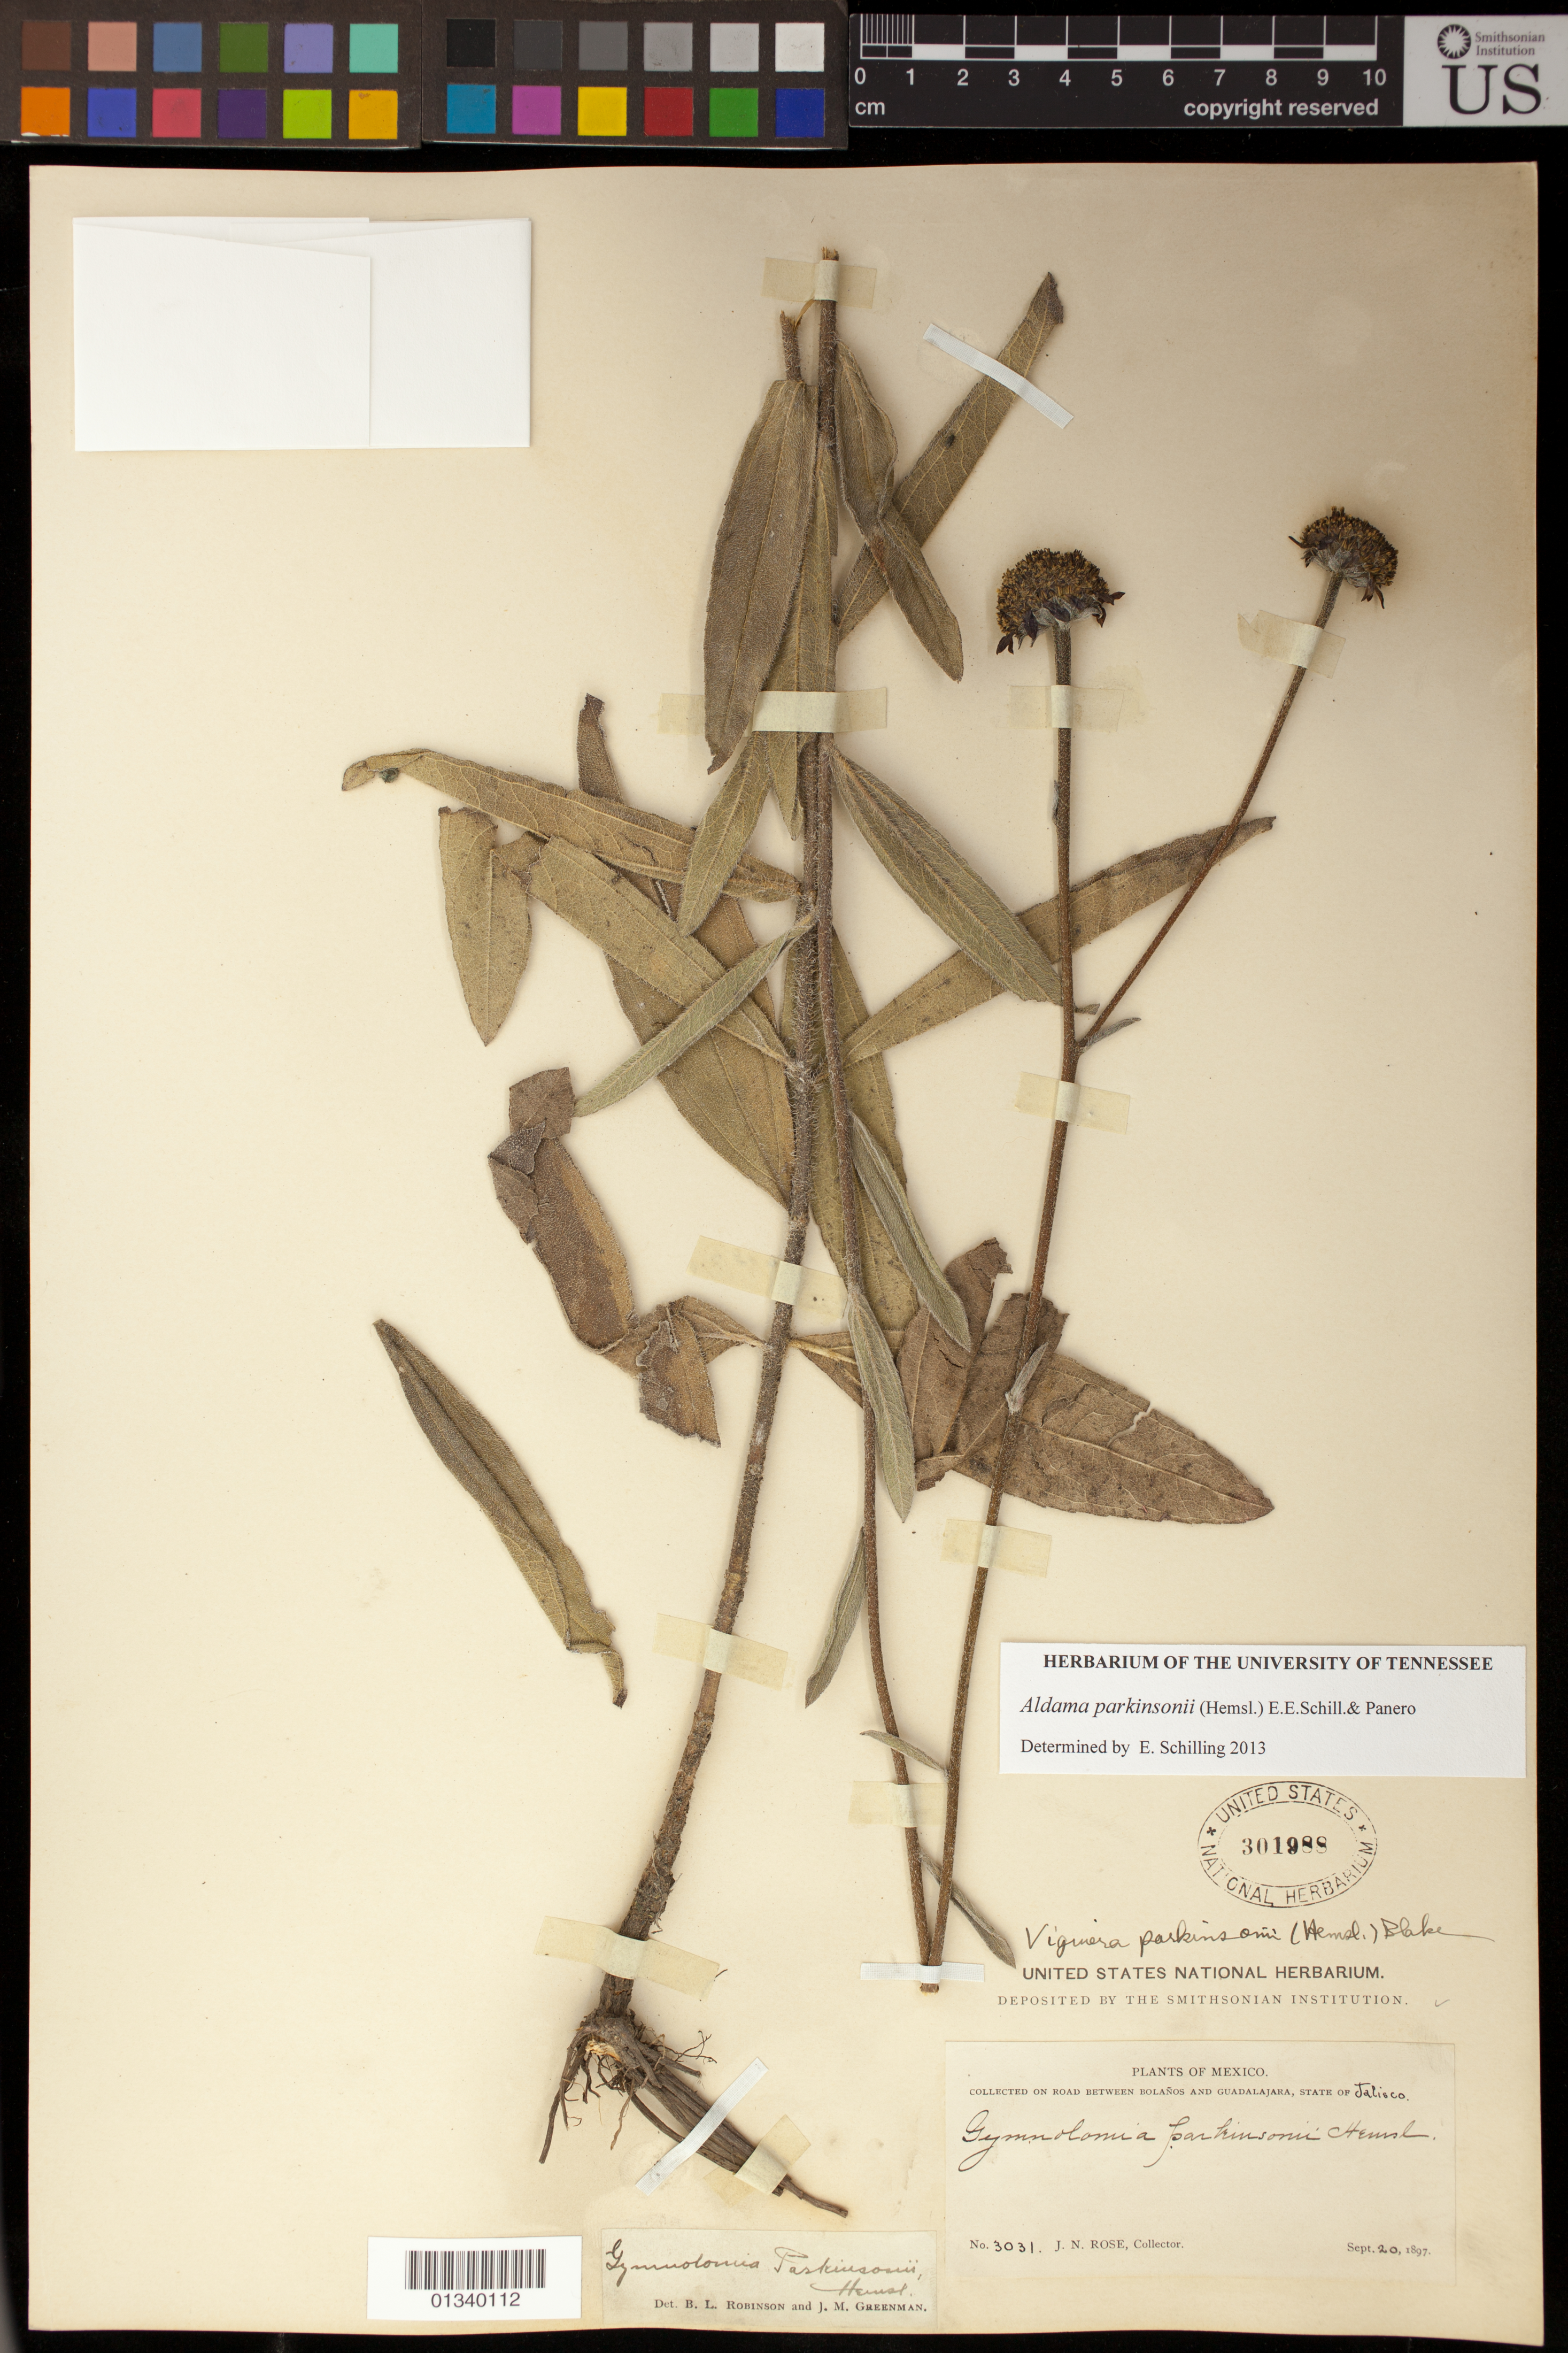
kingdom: Plantae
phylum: Tracheophyta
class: Magnoliopsida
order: Asterales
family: Asteraceae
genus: Aldama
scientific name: Aldama parkinsonii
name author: (Hemsl.) Schill.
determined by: Schilling, E. E.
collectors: J. N. Rose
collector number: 3031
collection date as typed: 20 Sep 1897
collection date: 1897-09-20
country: Mexico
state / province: Jalisco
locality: Road between Bolaños and Guadalajara.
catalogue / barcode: US 301988